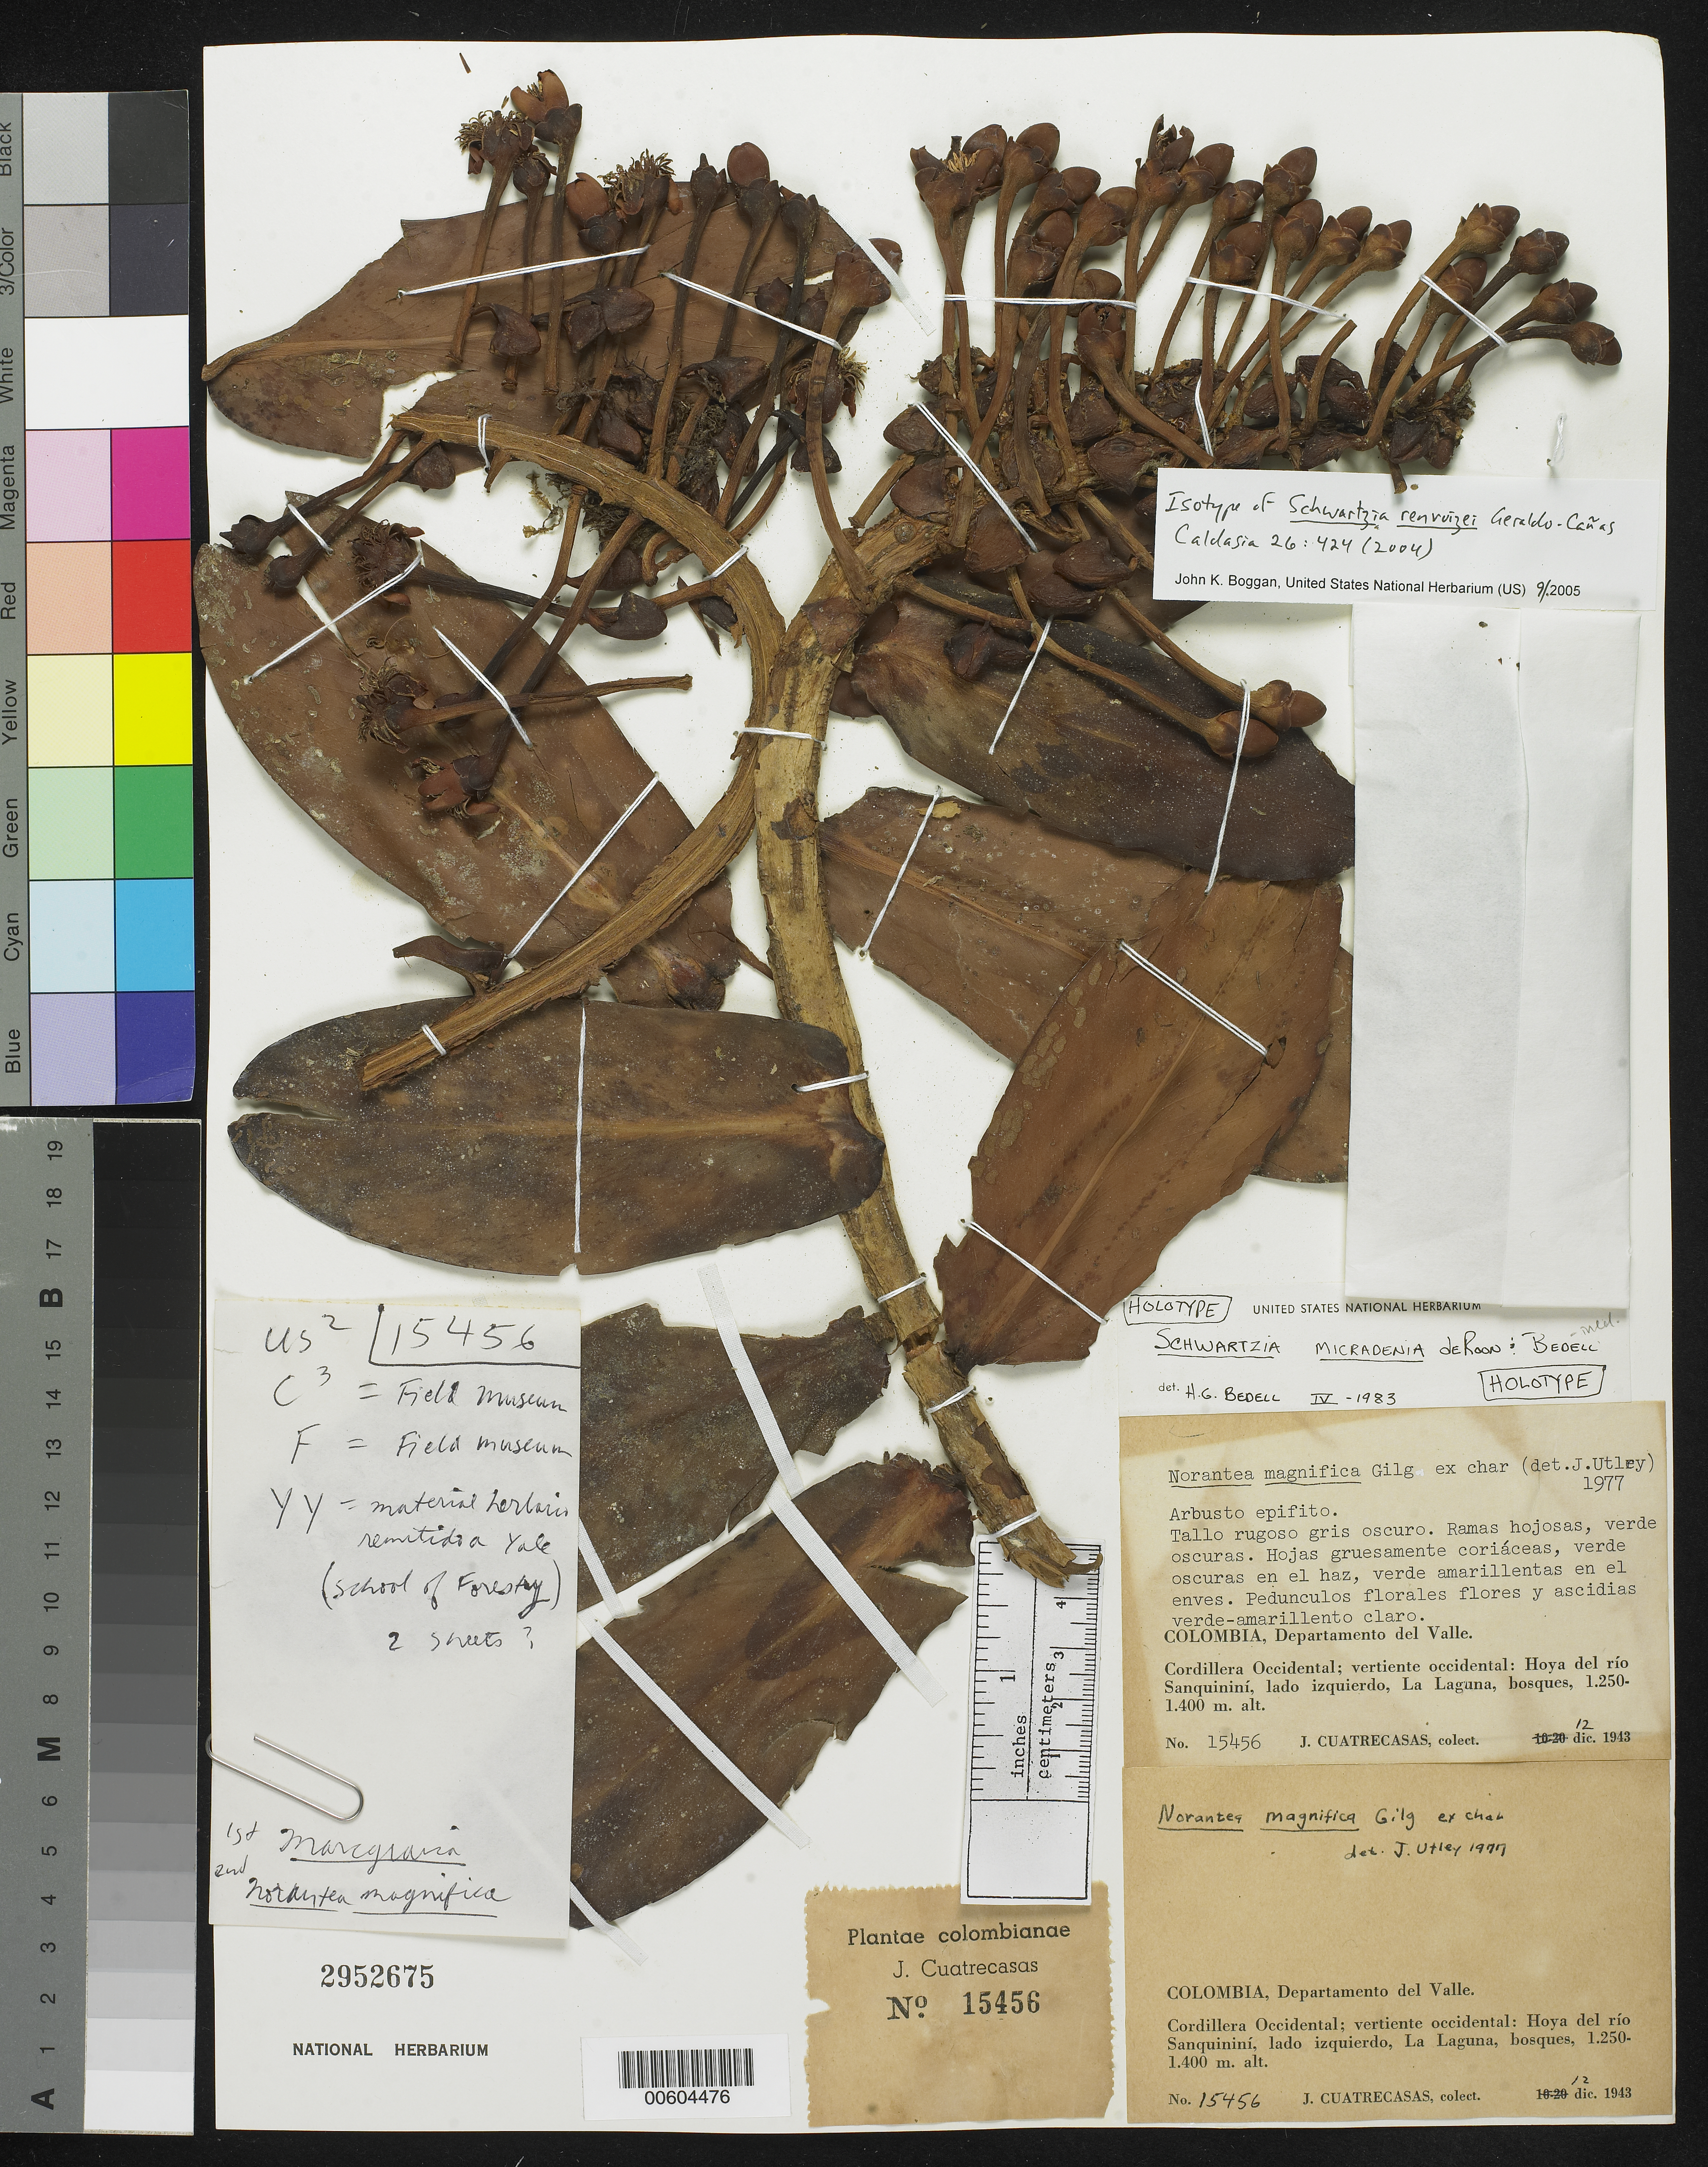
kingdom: Plantae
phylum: Tracheophyta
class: Magnoliopsida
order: Ericales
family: Marcgraviaceae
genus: Schwartzia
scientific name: Schwartzia renvoizei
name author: Gir.-Cañas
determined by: Boggan, J. K., (US), NMNH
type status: Isotype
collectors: J. Cuatrecasas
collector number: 15456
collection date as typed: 12 Dec 1943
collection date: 1943-12-12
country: Colombia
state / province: Valle del Cauca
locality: Cordillera Occidental; vertiente occidental: Hoya del río Sanquininí, lado izquierdo, La Laguna.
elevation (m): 1250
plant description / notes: Previously annotated as holotype of Schwartzia micradenia de Roon & Bedell (ined. name, never published).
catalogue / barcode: US 2952675